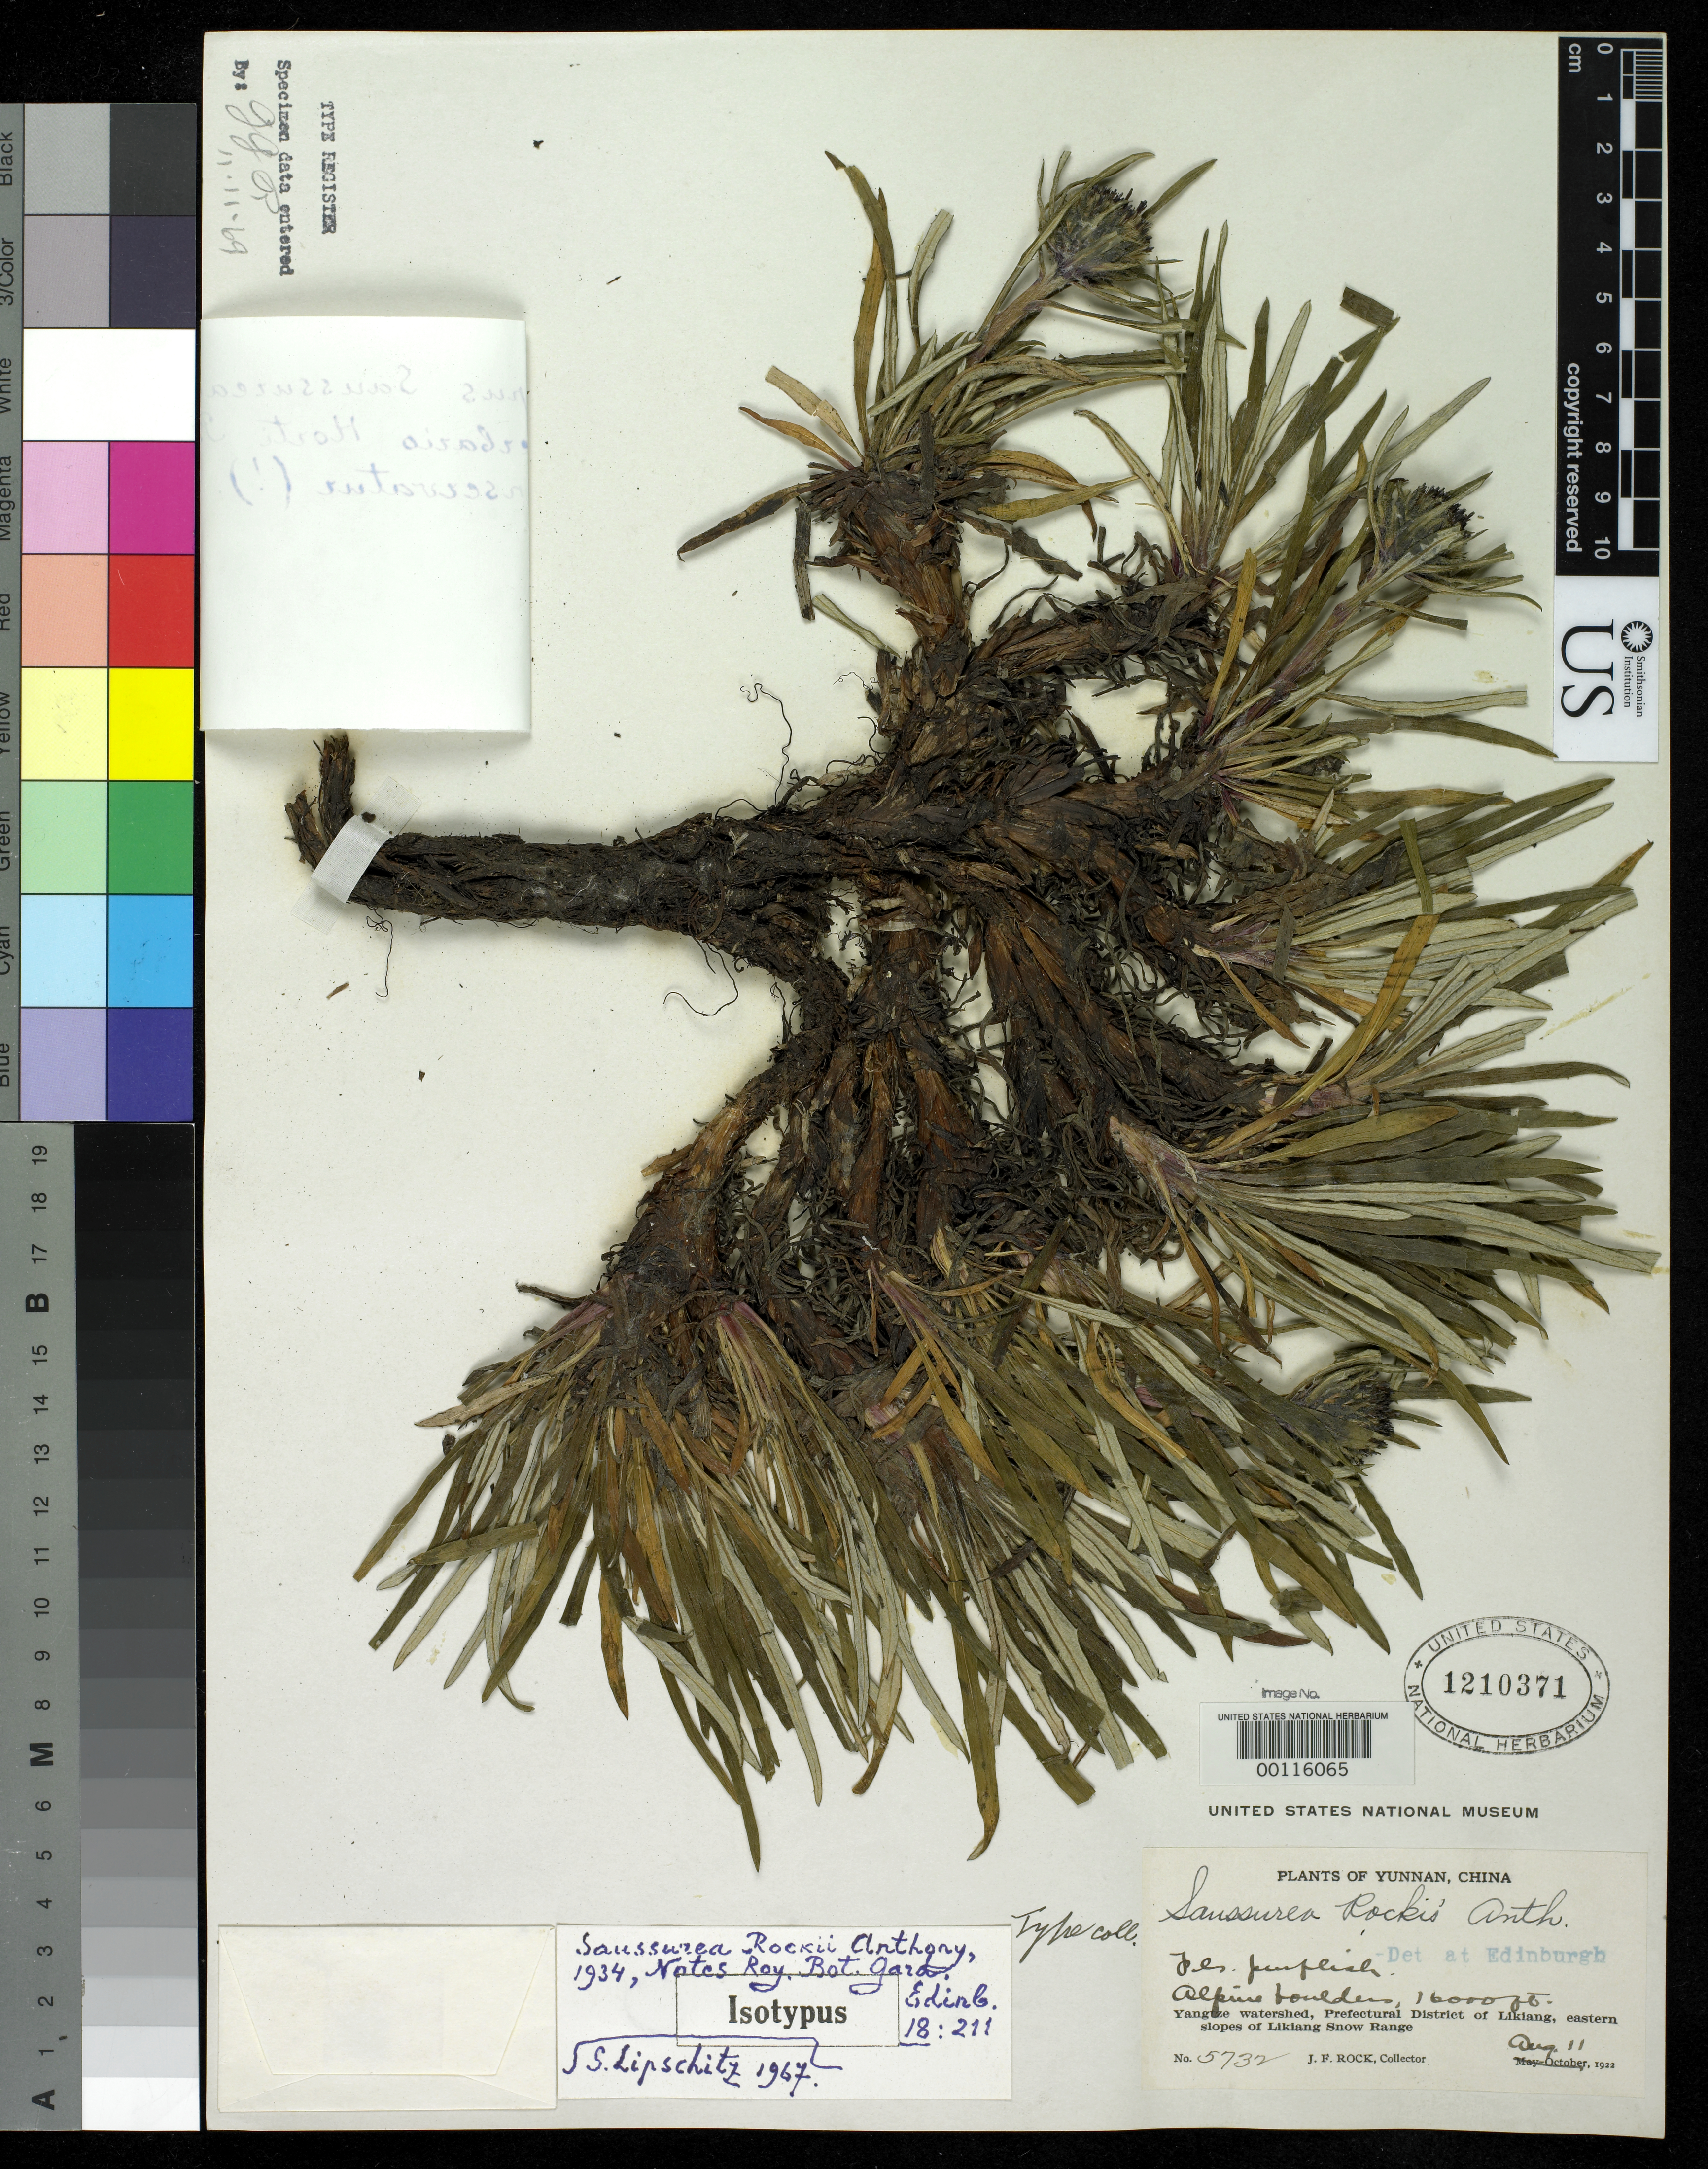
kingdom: Plantae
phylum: Tracheophyta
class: Magnoliopsida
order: Asterales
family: Asteraceae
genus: Saussurea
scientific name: Saussurea rockii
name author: J. Anthony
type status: Isotype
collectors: J. F. Rock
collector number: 5732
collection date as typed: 11 Aug 1922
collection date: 1922-08-11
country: China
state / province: Yunnan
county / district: Likiang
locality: Likiang snow range.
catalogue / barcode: US 1210371